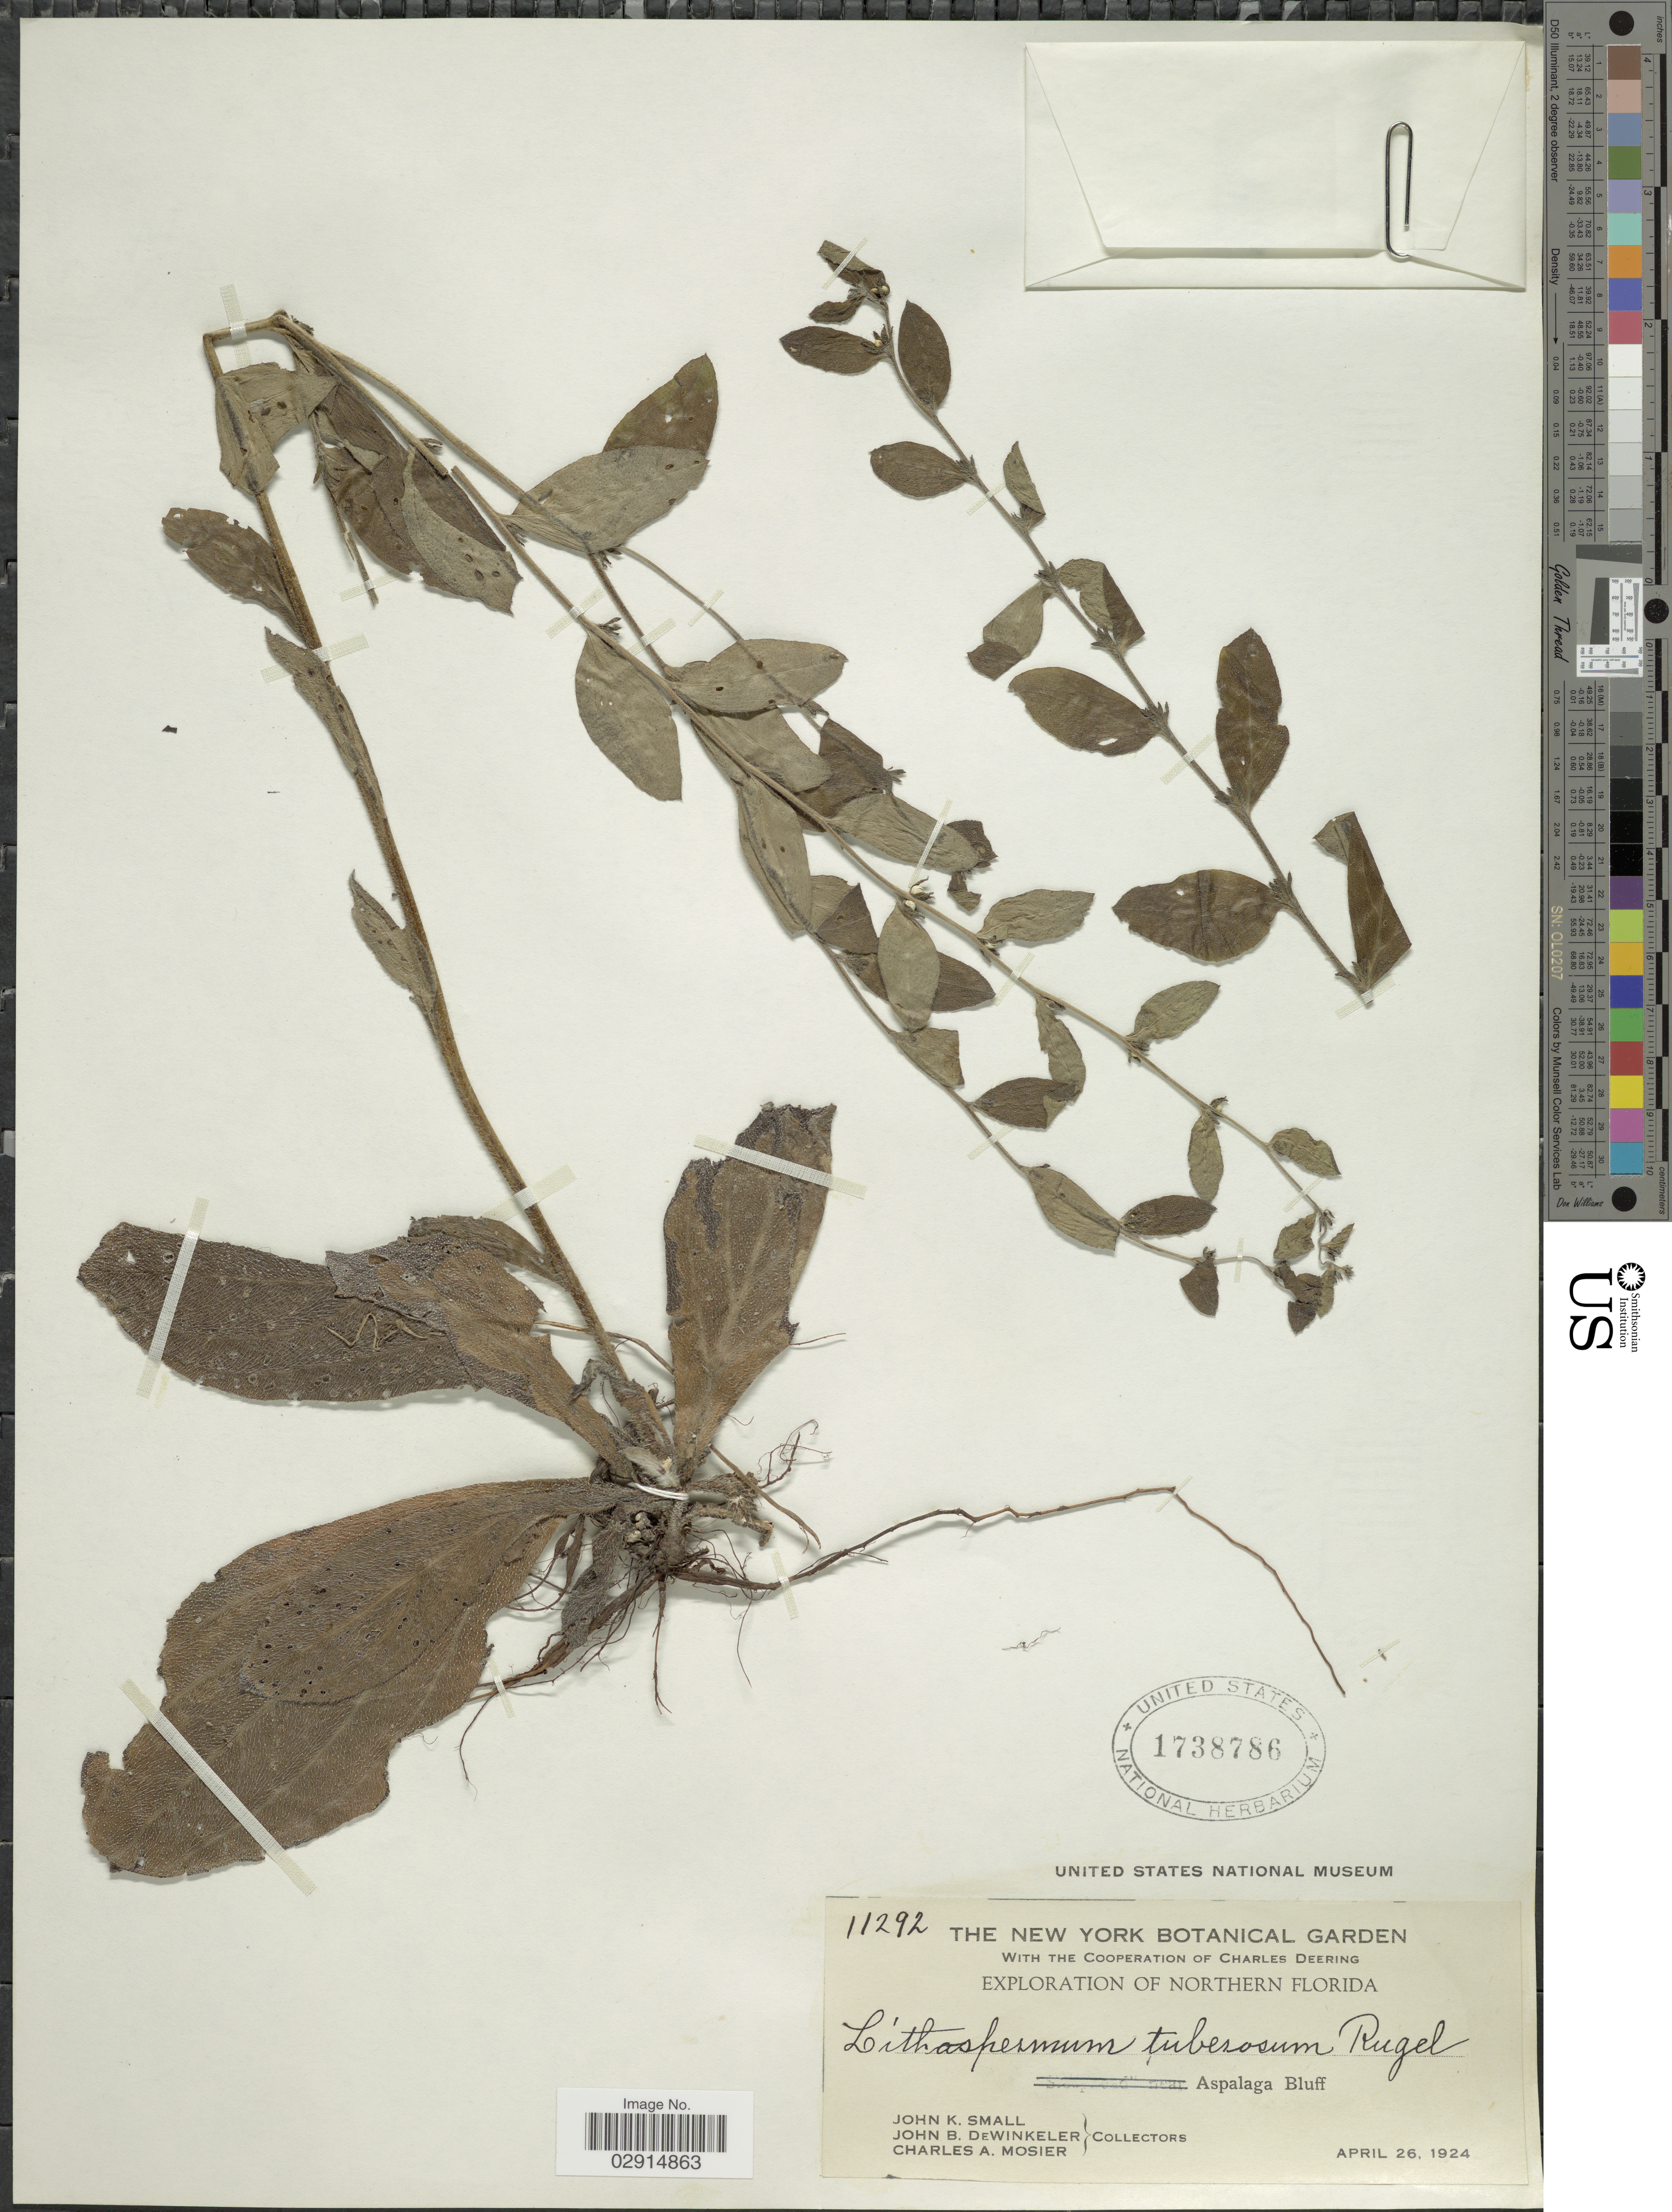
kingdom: Plantae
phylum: Tracheophyta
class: Magnoliopsida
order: Boraginales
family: Boraginaceae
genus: Lithospermum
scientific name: Lithospermum tuberosum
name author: Rugel ex DC.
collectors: J. K. Small, J. B. Dewinkeler & C. A. Mosier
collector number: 11292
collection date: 1924-04-26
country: United States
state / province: Florida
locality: Aspalaga Bluff, Northern Florida.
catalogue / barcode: US 1738786